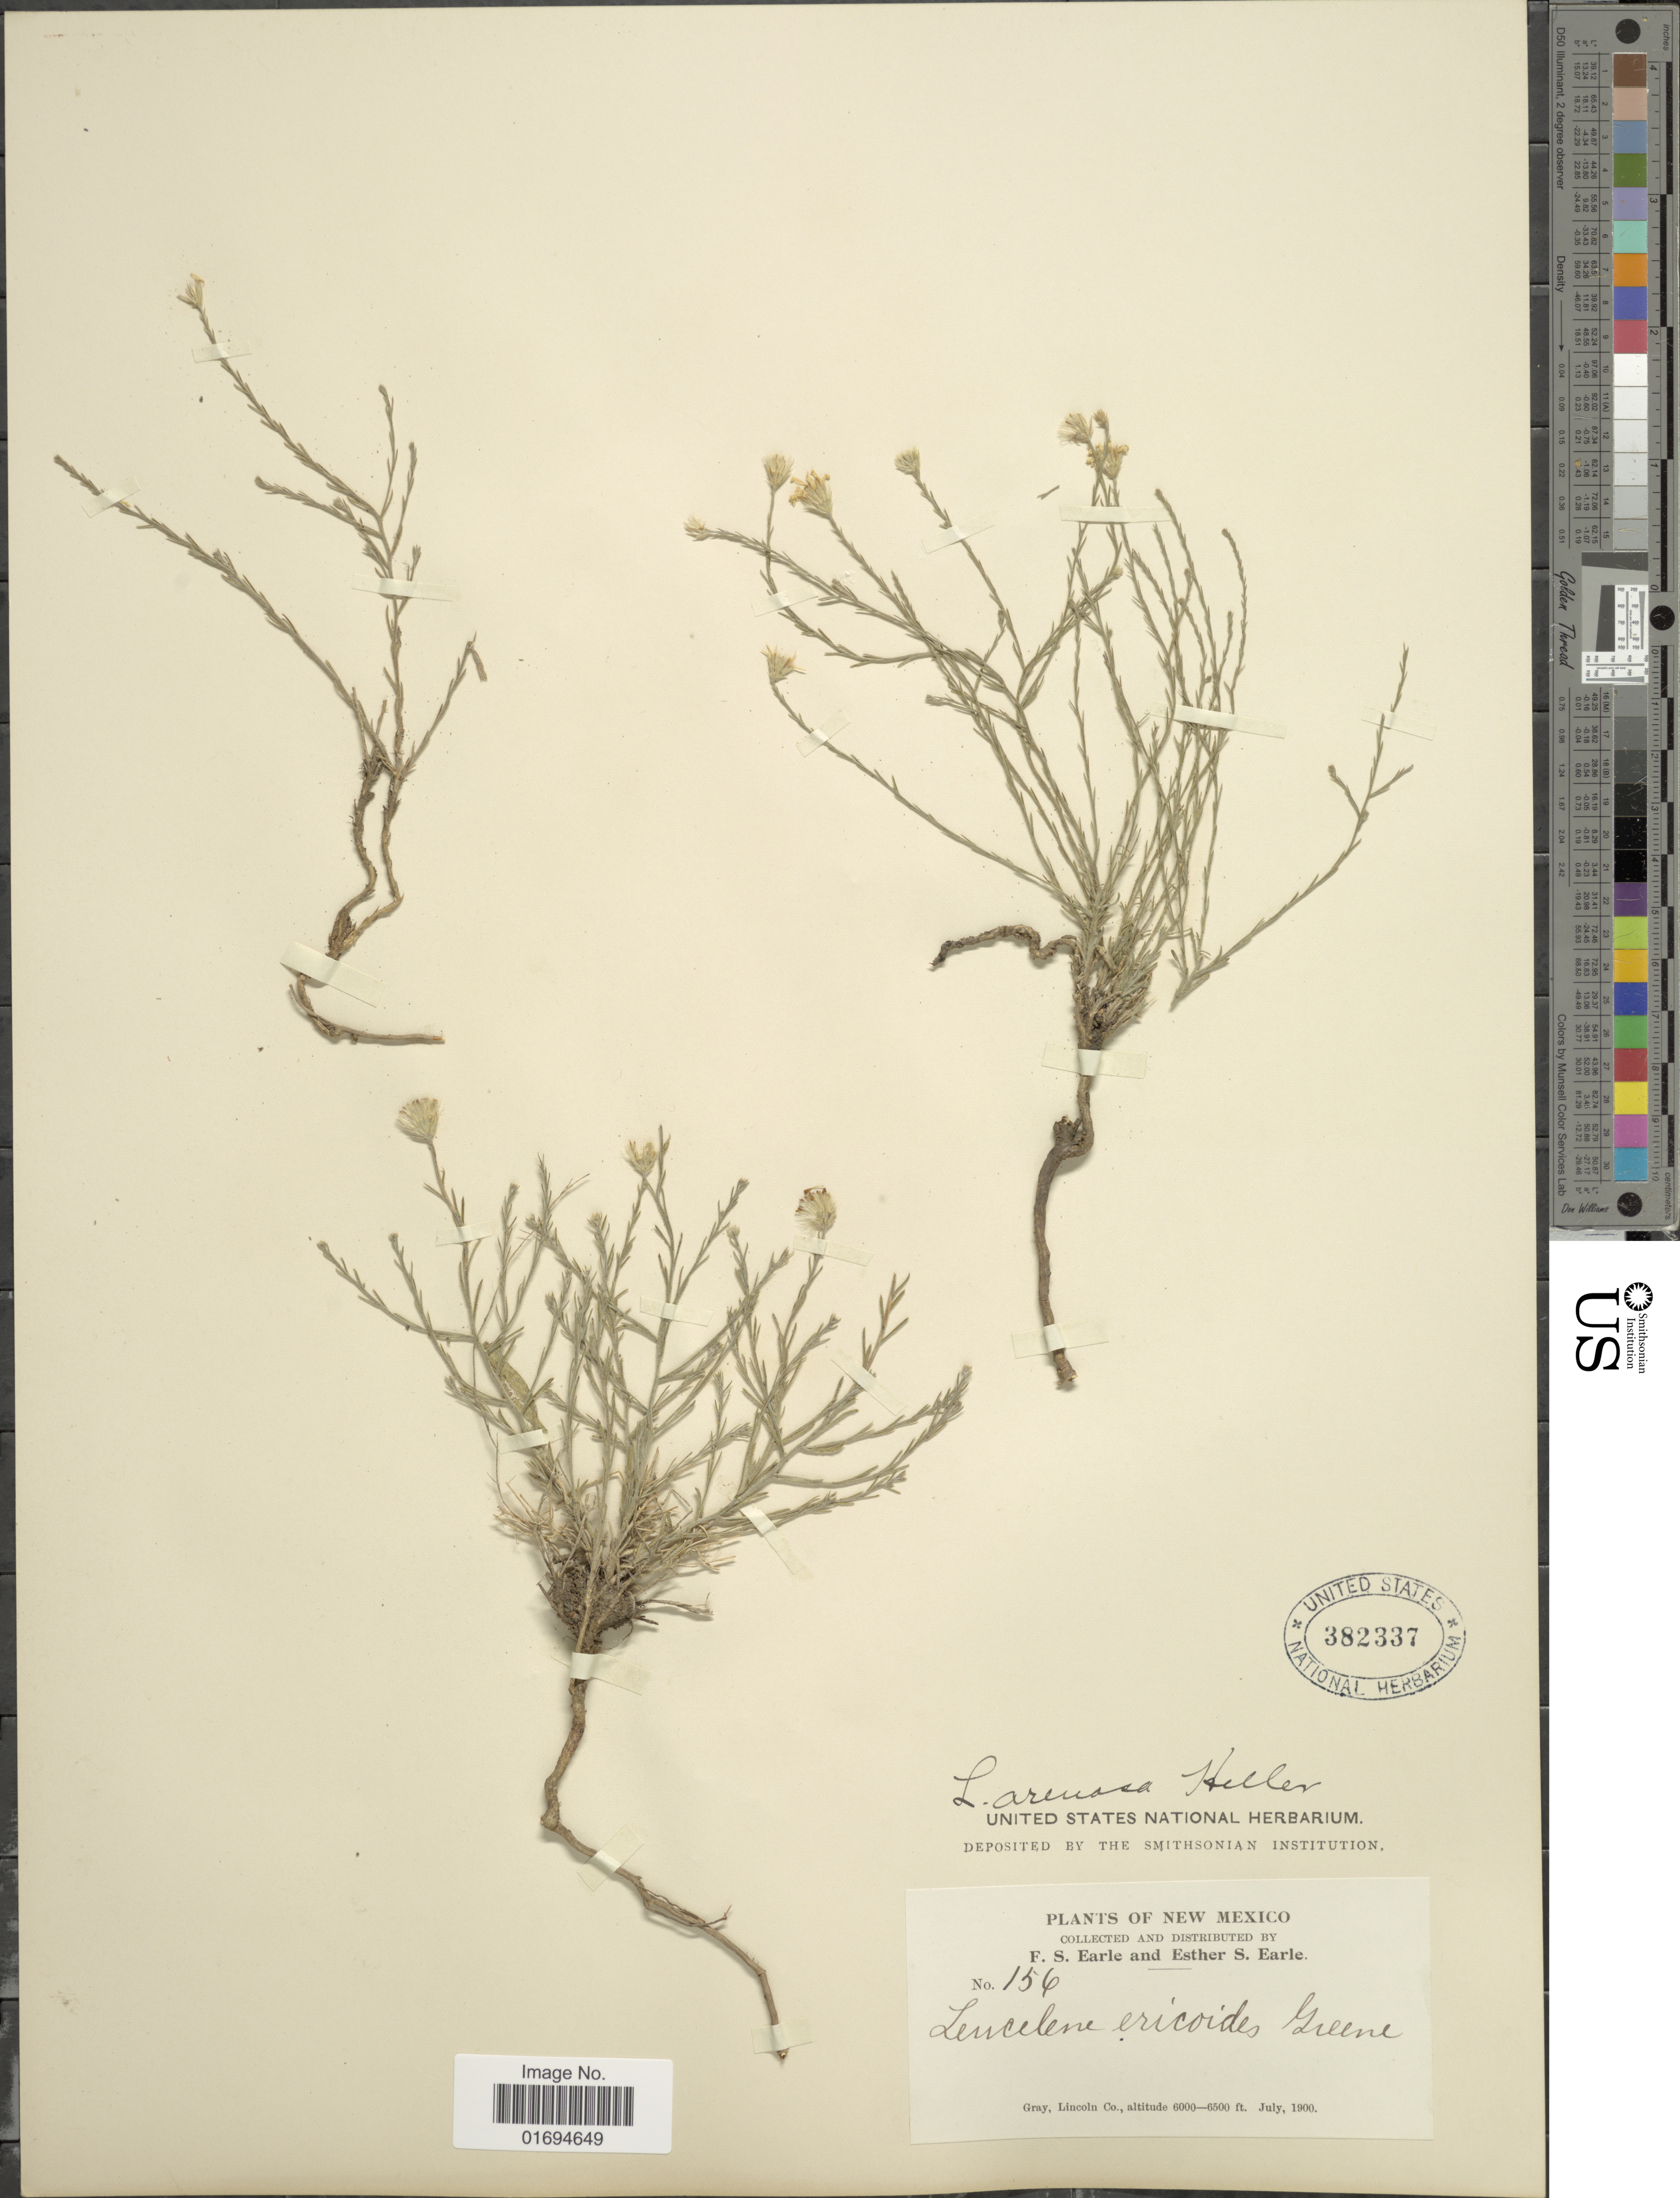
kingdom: Plantae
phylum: Tracheophyta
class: Magnoliopsida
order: Asterales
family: Asteraceae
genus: Chaetopappa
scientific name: Chaetopappa ericoides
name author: (Torr.) G.L. Nesom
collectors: F. S. Earle & E. S. Earle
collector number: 156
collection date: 1900-07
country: United States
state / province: New Mexico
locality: Gray, Lincoln Co.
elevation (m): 1829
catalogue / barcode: US 382337